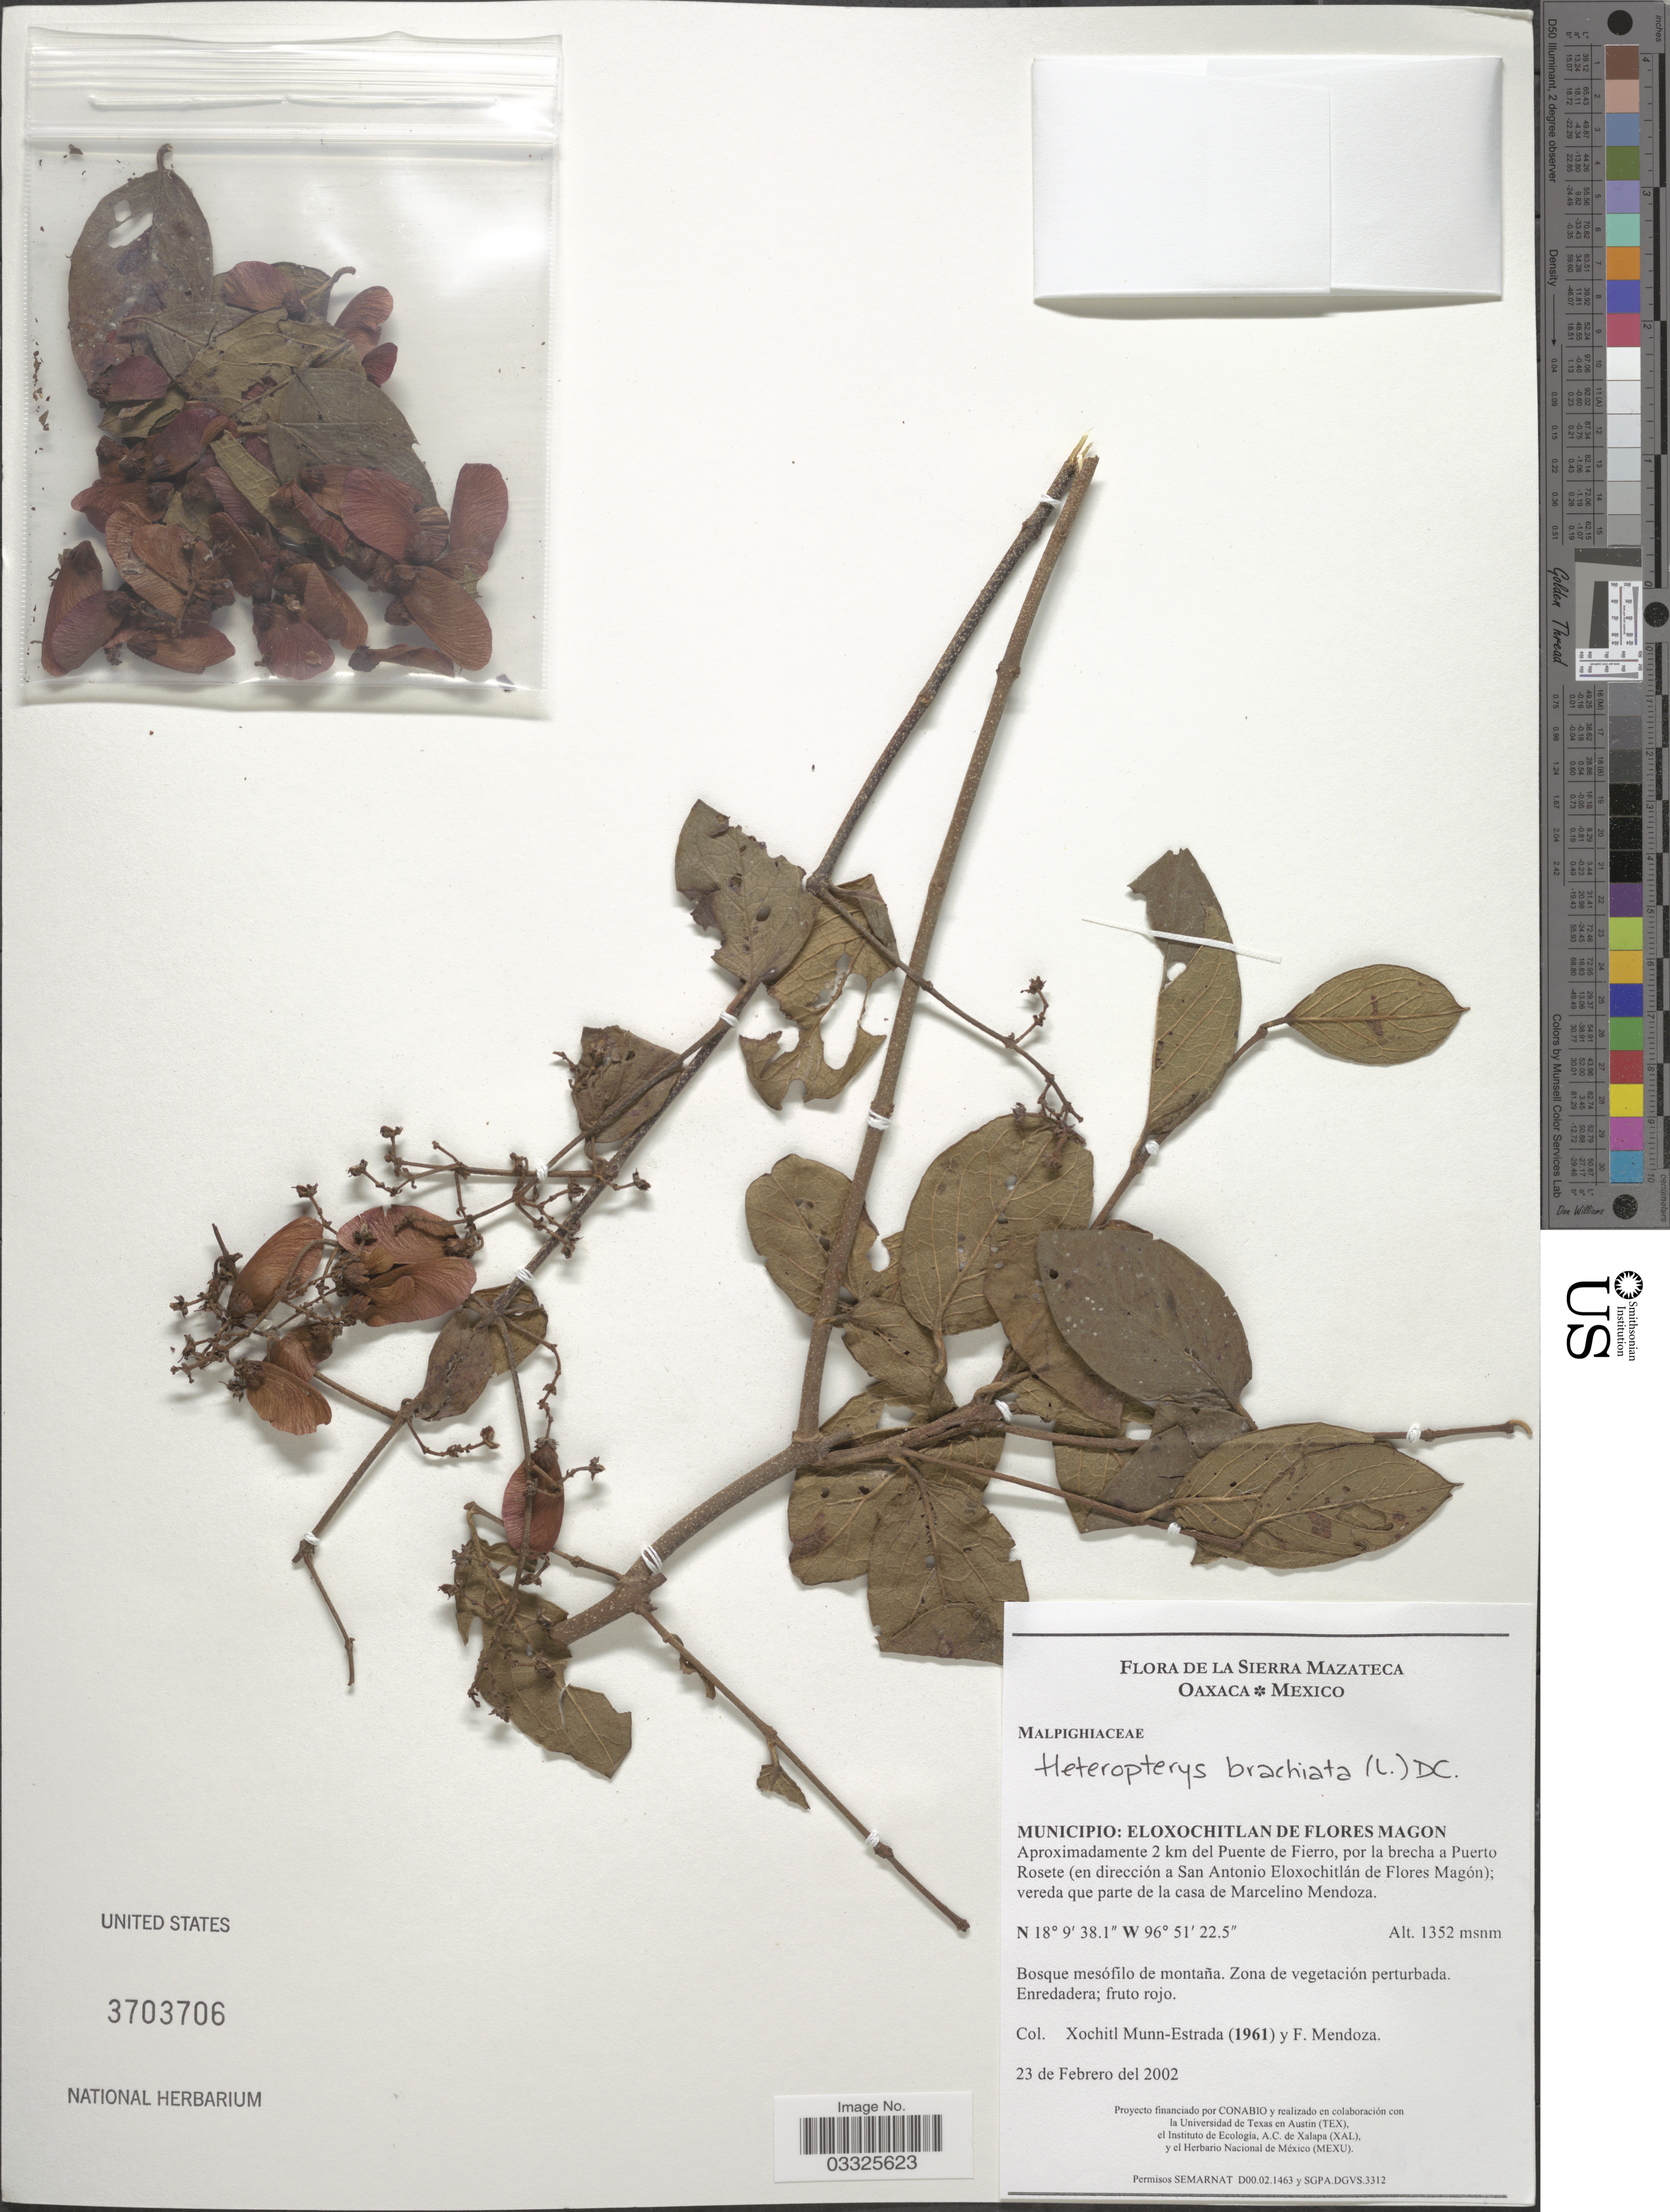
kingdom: Plantae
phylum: Tracheophyta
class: Magnoliopsida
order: Malpighiales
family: Malpighiaceae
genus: Heteropterys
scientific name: Heteropterys brachiata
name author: (L.) DC.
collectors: X. Munn-Estrada & F. Mendoza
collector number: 1961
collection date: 2002-02-23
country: Mexico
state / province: Oaxaca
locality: La Sierra Mazateca. Municipio: Eloxoxhitlan de Flores Magon. Aproximadamente 2 km del Puente de Fierro, por la brecha a Puerto Rosete (en dirección a San Antonio Eloxochitlán de Flores Magón); vereda que parte de la casa de Marcelino Mendoza.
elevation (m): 1352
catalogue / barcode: US 3703706